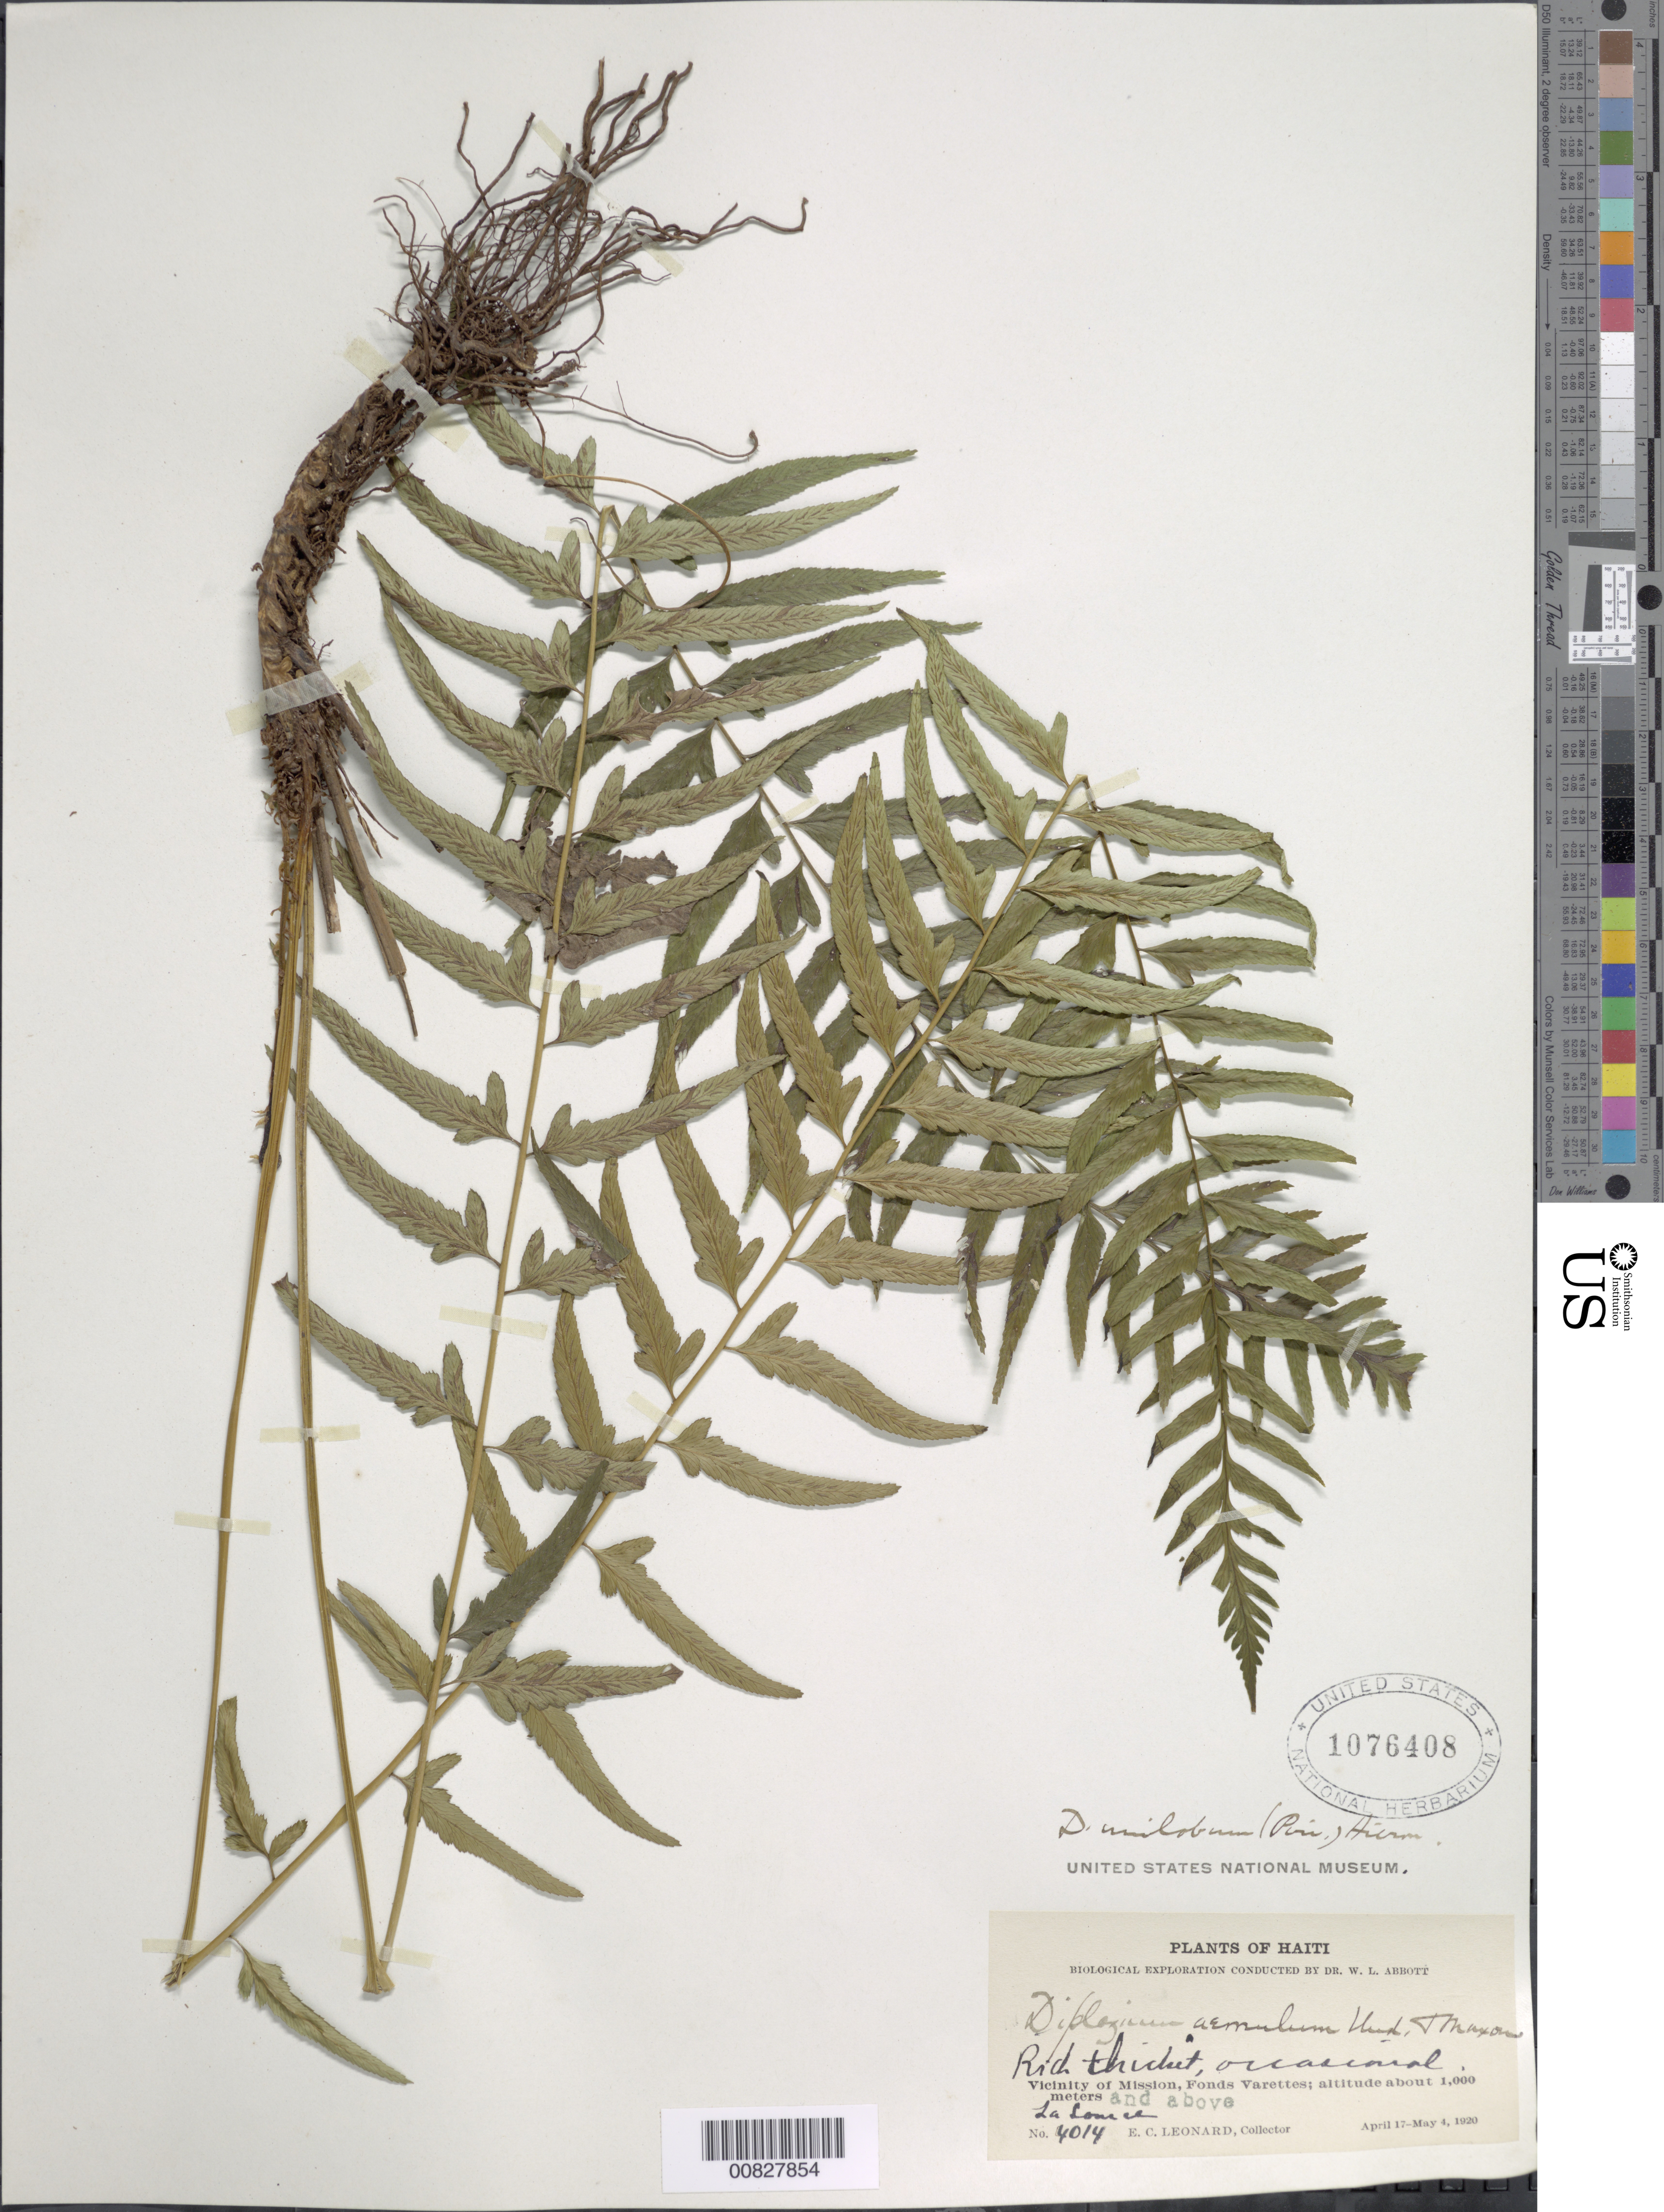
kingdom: Plantae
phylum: Tracheophyta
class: Polypodiopsida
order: Polypodiales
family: Athyriaceae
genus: Diplazium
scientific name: Diplazium unilobum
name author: (Poir.) Hieron.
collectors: E. C. Leonard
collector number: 4014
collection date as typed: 17 Apr 1920 to 04 May 1920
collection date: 1920-04-17/1920-05-04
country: Haiti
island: Hispaniola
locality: Fonds Varettes, vicinity Mission, La Source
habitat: Rich thicket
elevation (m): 1000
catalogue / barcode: US 1076408